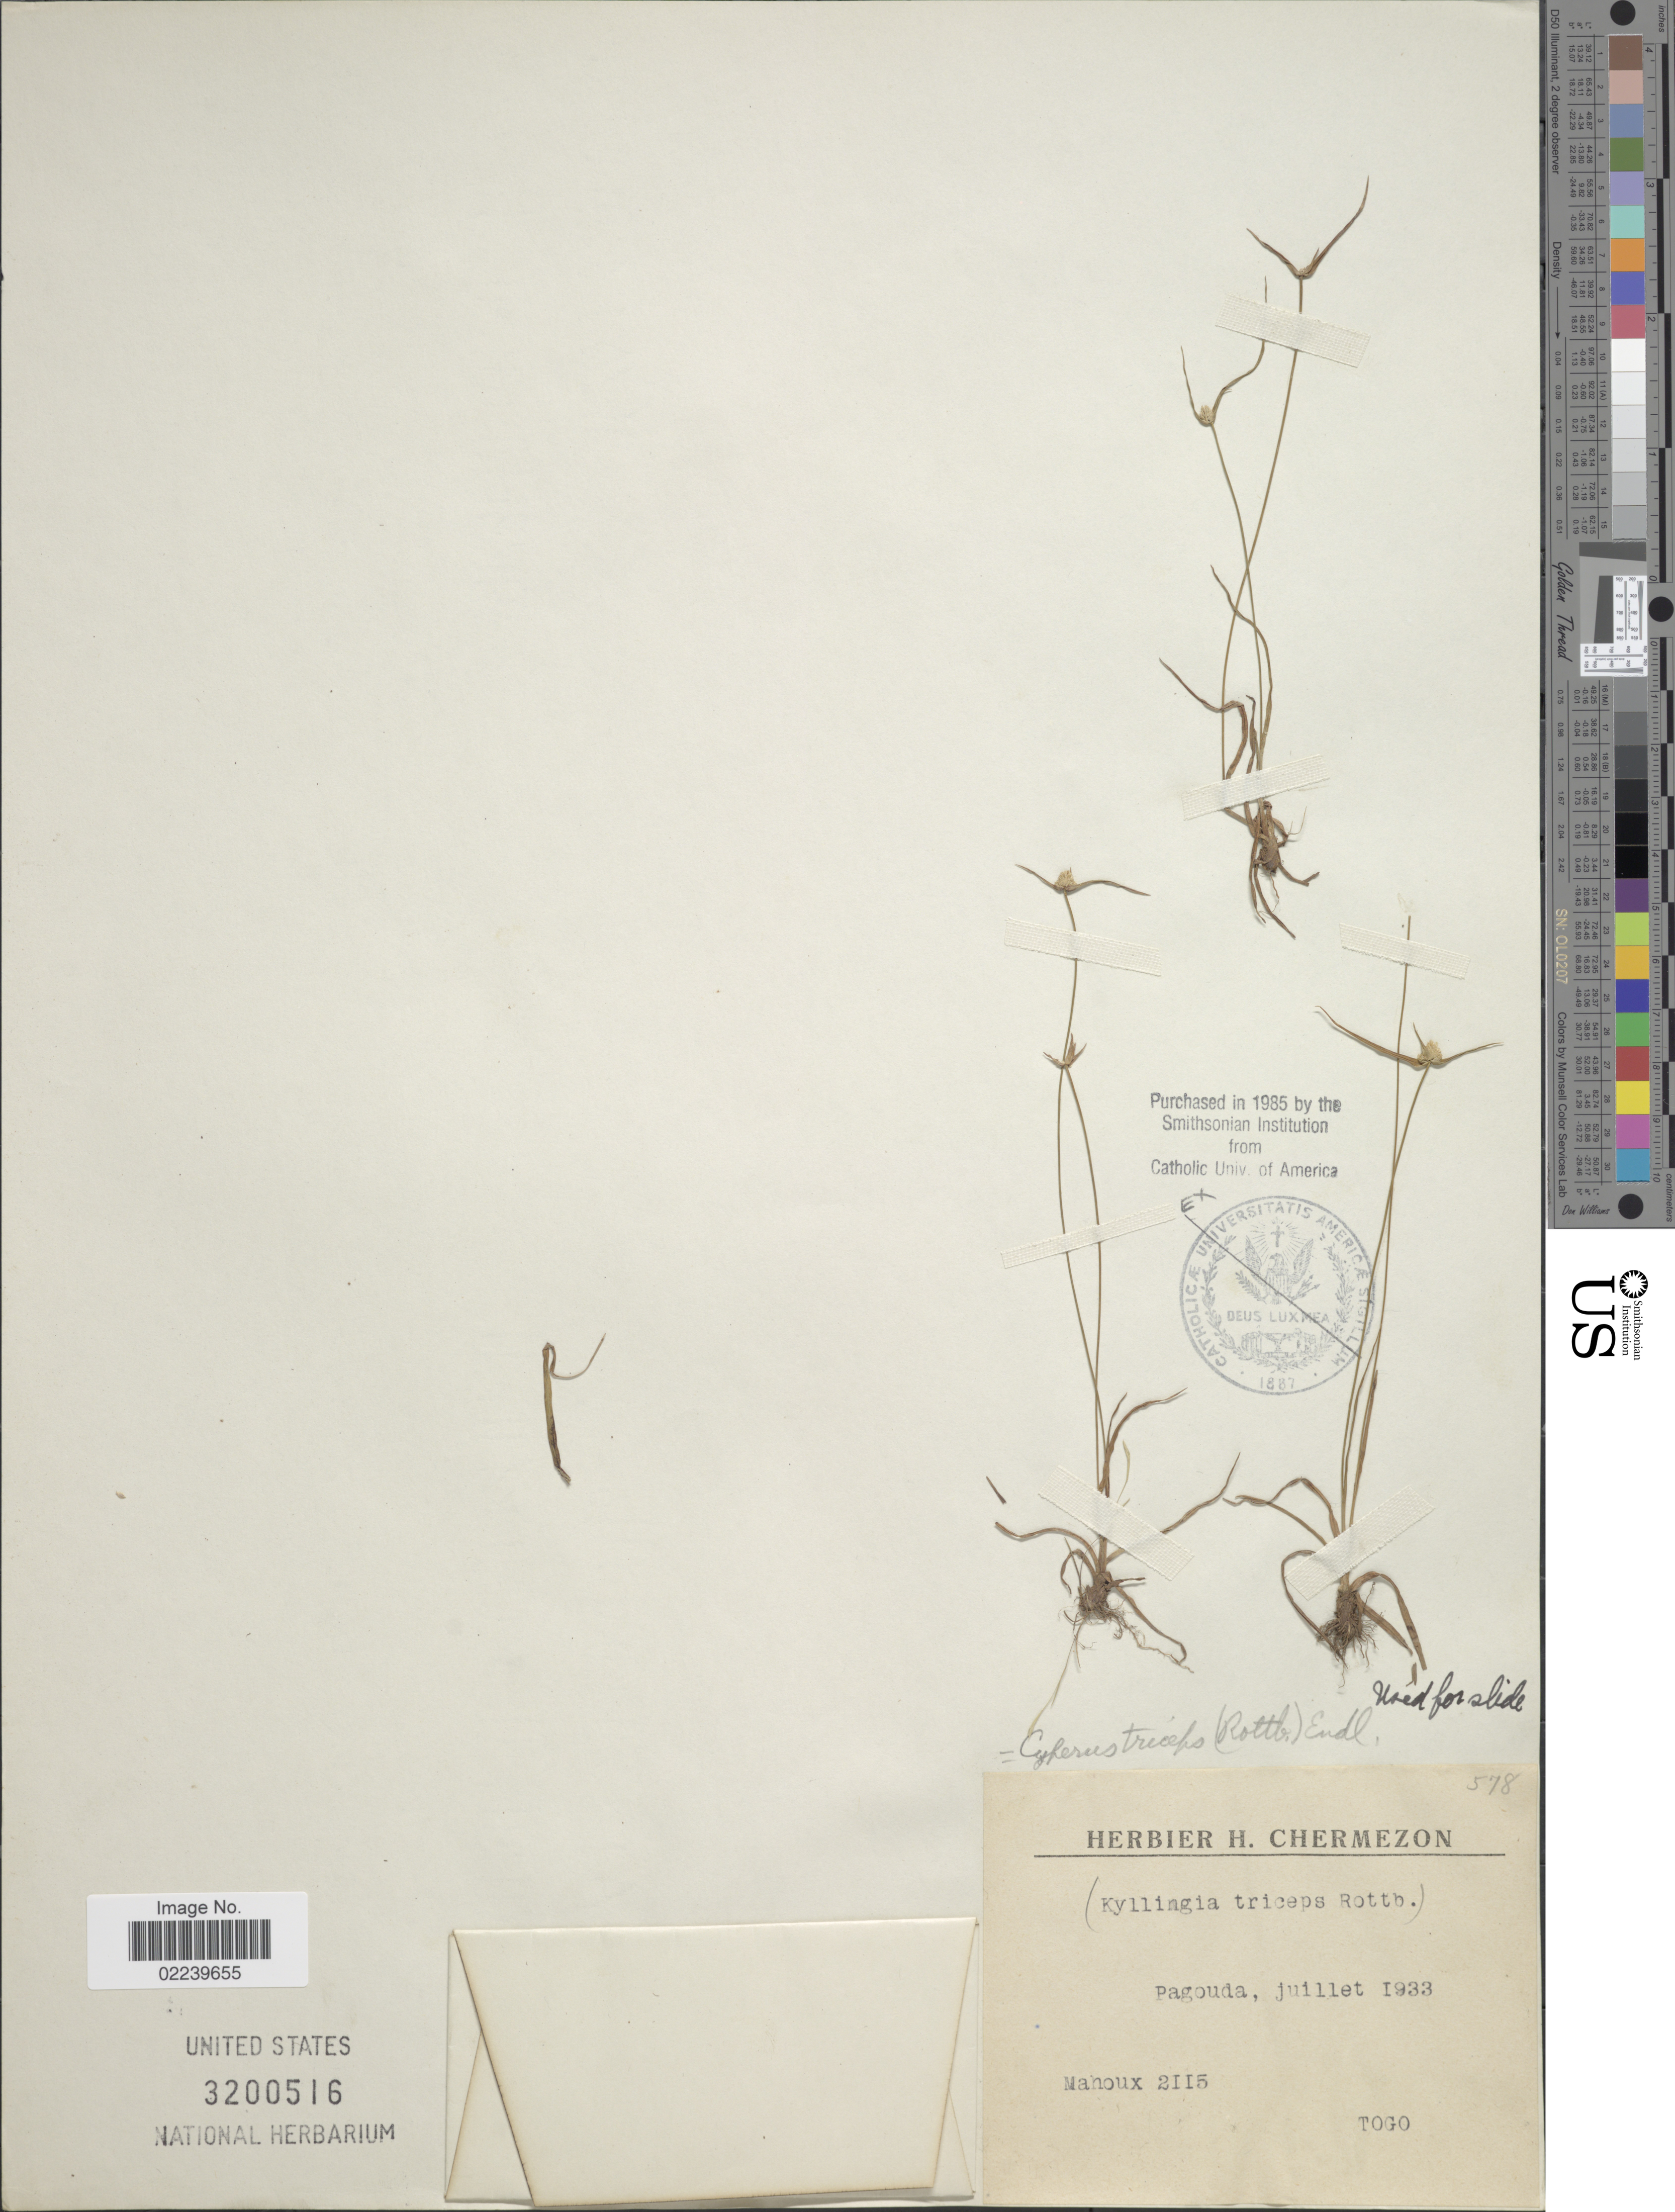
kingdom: Plantae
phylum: Tracheophyta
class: Liliopsida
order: Poales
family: Cyperaceae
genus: Cyperus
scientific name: Cyperus tenuifolius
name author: (Steud.) Dandy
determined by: Strong, M. T., (US), Smithsonian Institution - National Museum of Natural History (UNITED STATES)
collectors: P. Mahoux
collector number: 2115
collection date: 1933-07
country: Togo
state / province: Kara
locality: Pagouda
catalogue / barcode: US 3200516